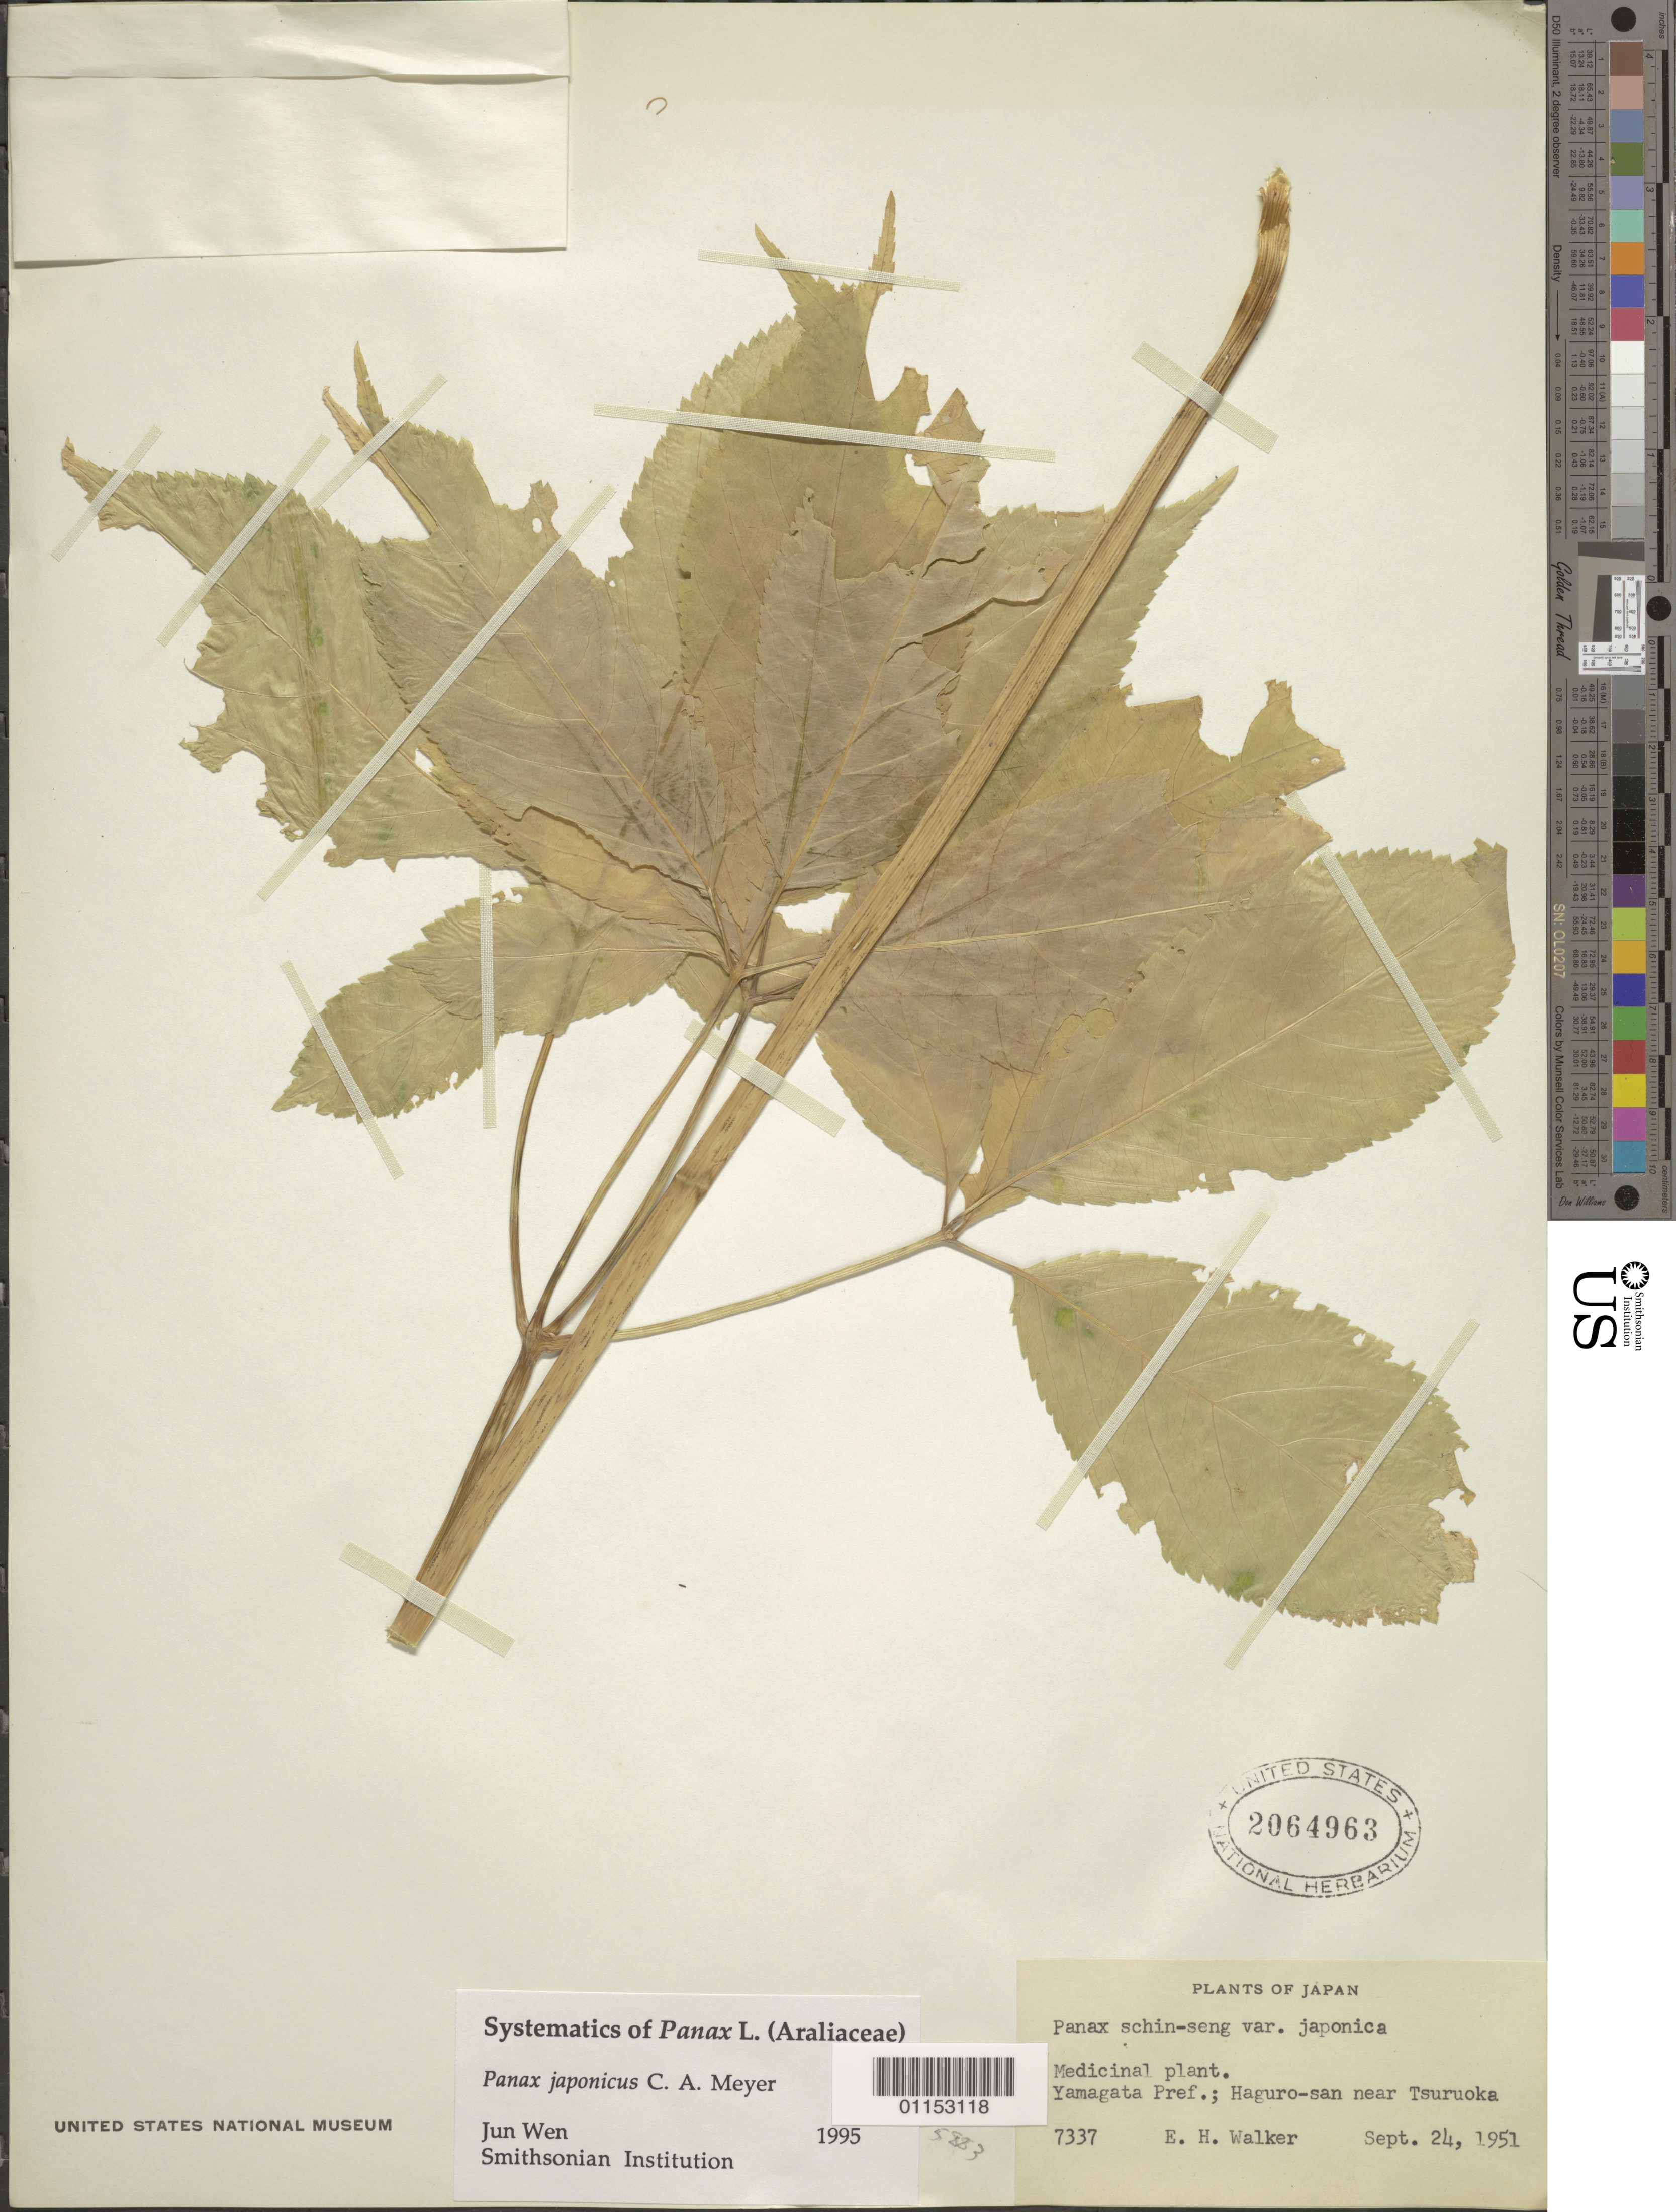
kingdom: Plantae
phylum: Tracheophyta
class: Magnoliopsida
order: Apiales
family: Araliaceae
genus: Panax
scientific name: Panax japonicus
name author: (Nees) C.A. Mey.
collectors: E. H. Walker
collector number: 7337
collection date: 1951-09-24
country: Japan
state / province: Yamagata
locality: Yamagata Pref.; Haguro-san near Tsuruoka.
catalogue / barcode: US 2064963